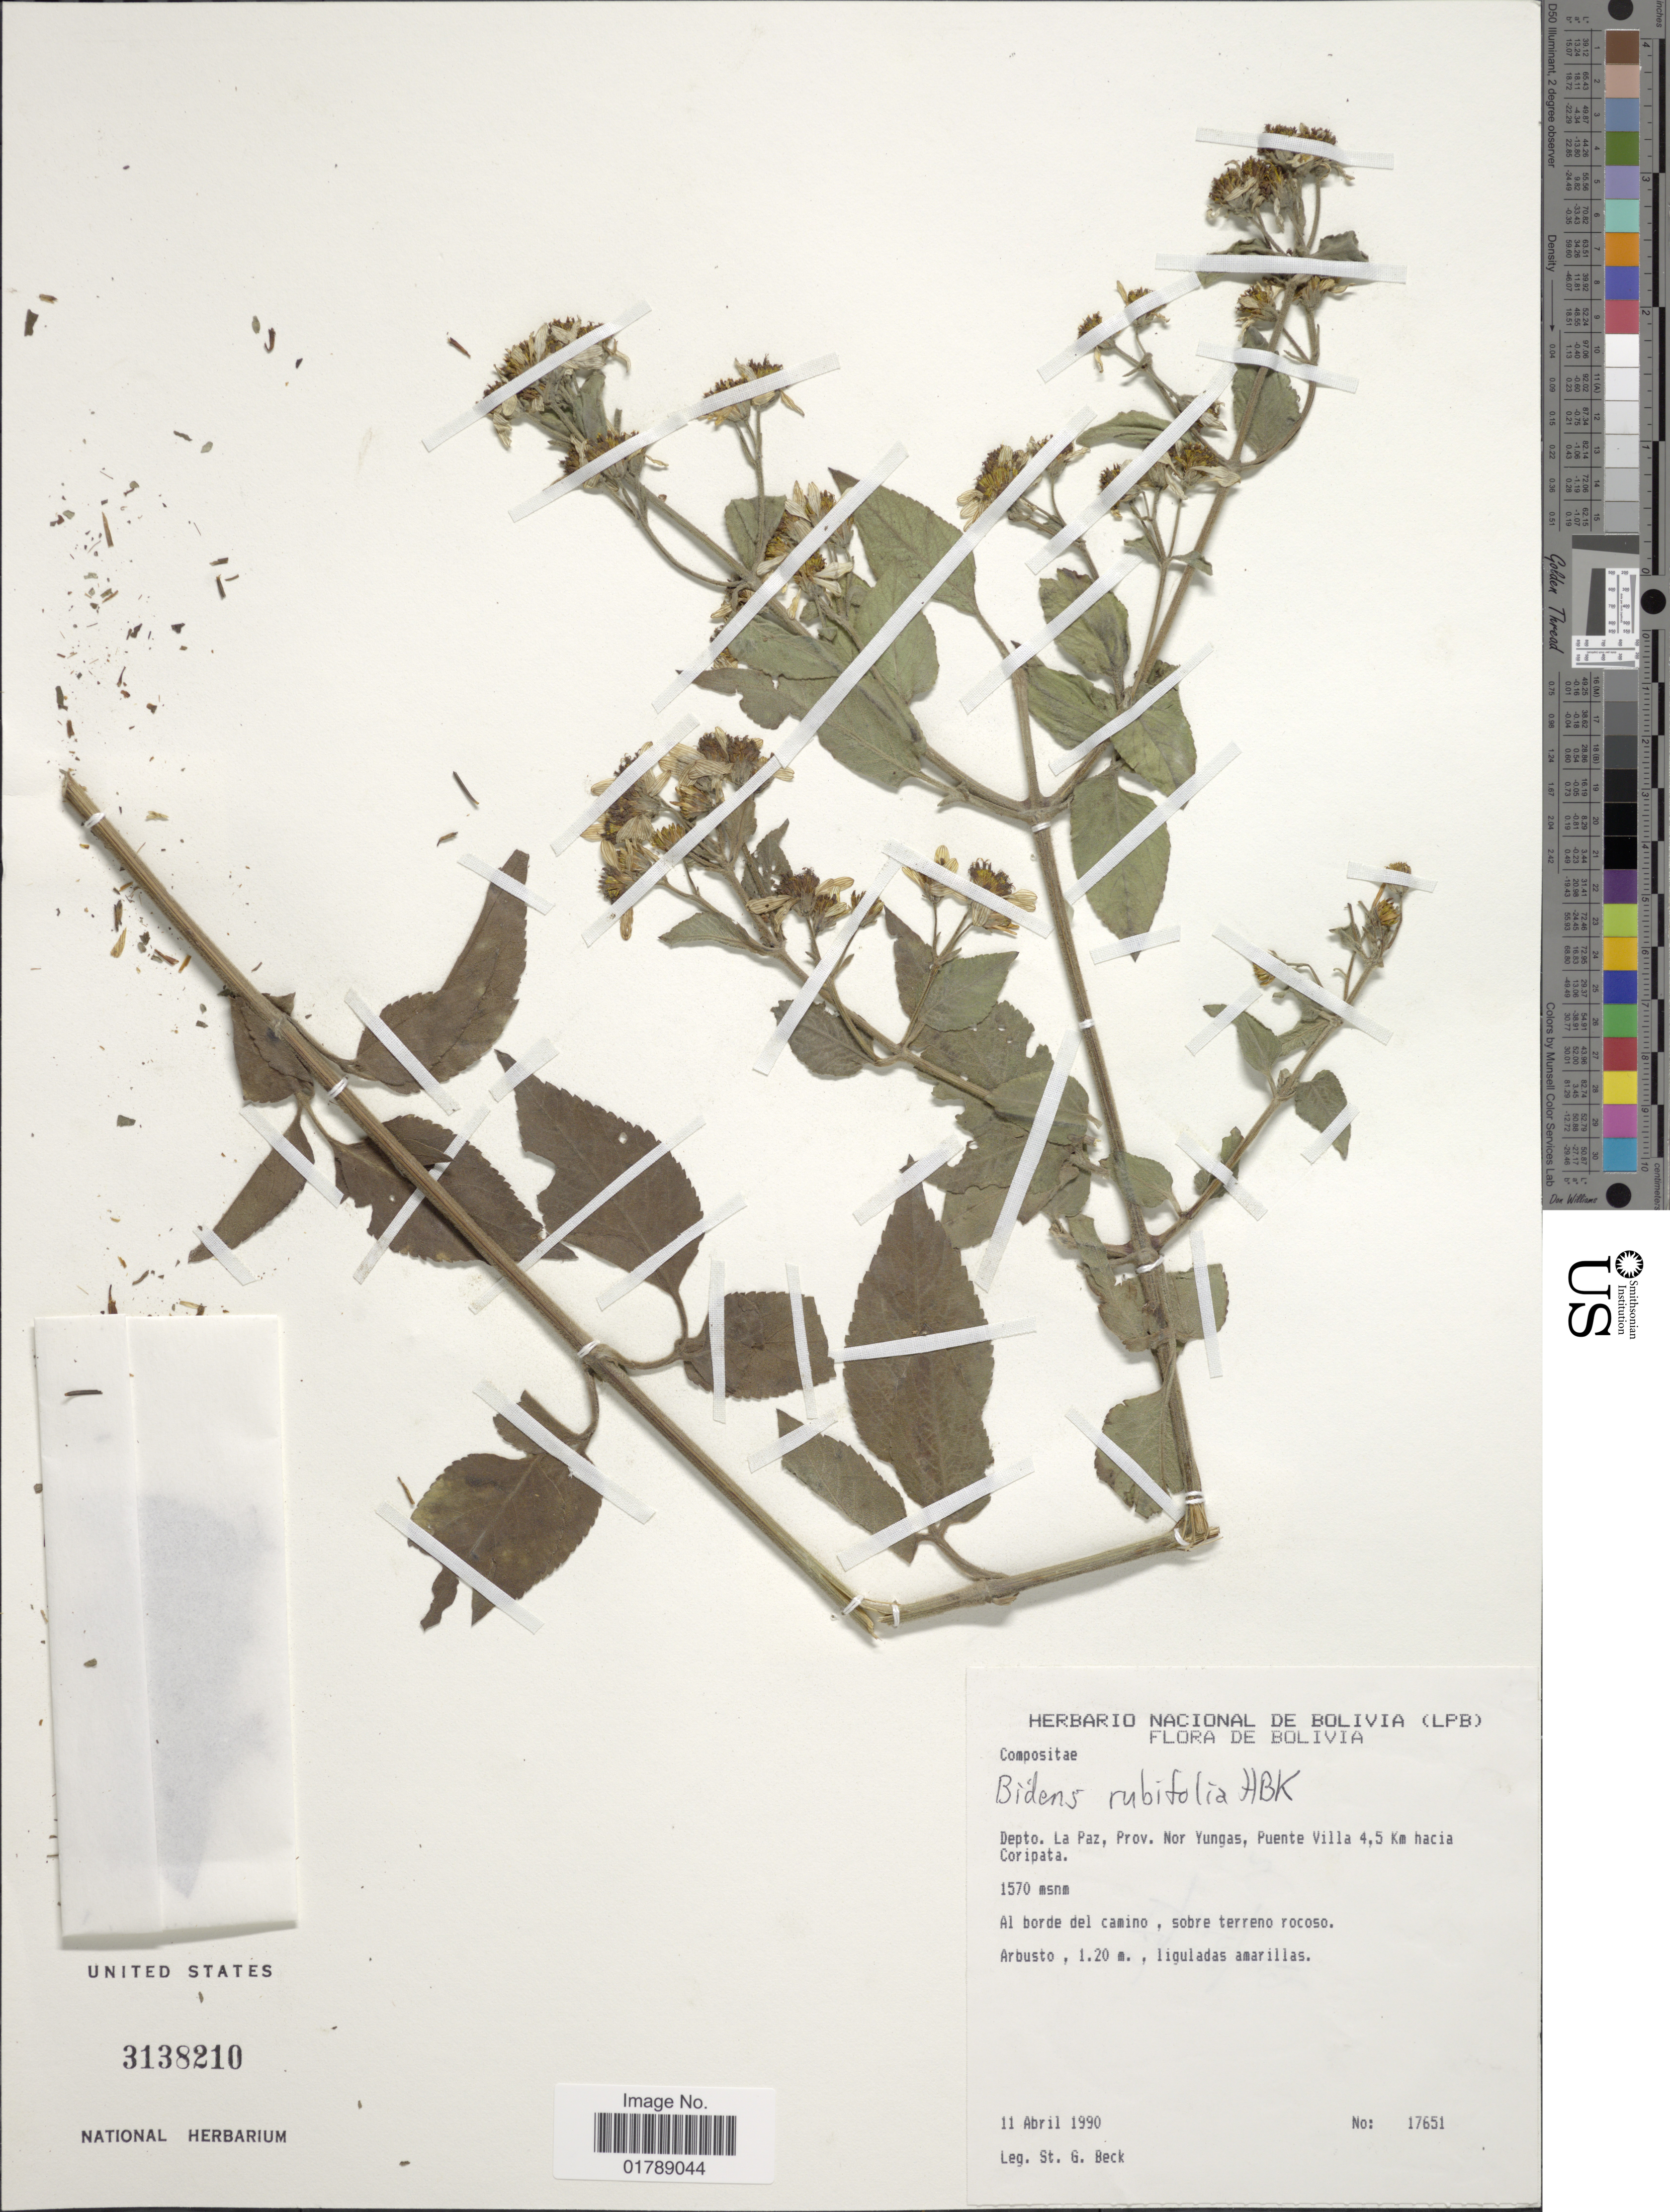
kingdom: Plantae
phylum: Tracheophyta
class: Magnoliopsida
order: Asterales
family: Asteraceae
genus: Bidens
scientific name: Bidens segetum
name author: Mart. ex Colla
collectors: S. G. Beck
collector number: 17651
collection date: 1990-04-11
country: Bolivia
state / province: La Paz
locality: Prov. Nor Yungas, Puente Villa, 4,5 Km hacia Coripata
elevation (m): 1570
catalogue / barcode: US 3138210